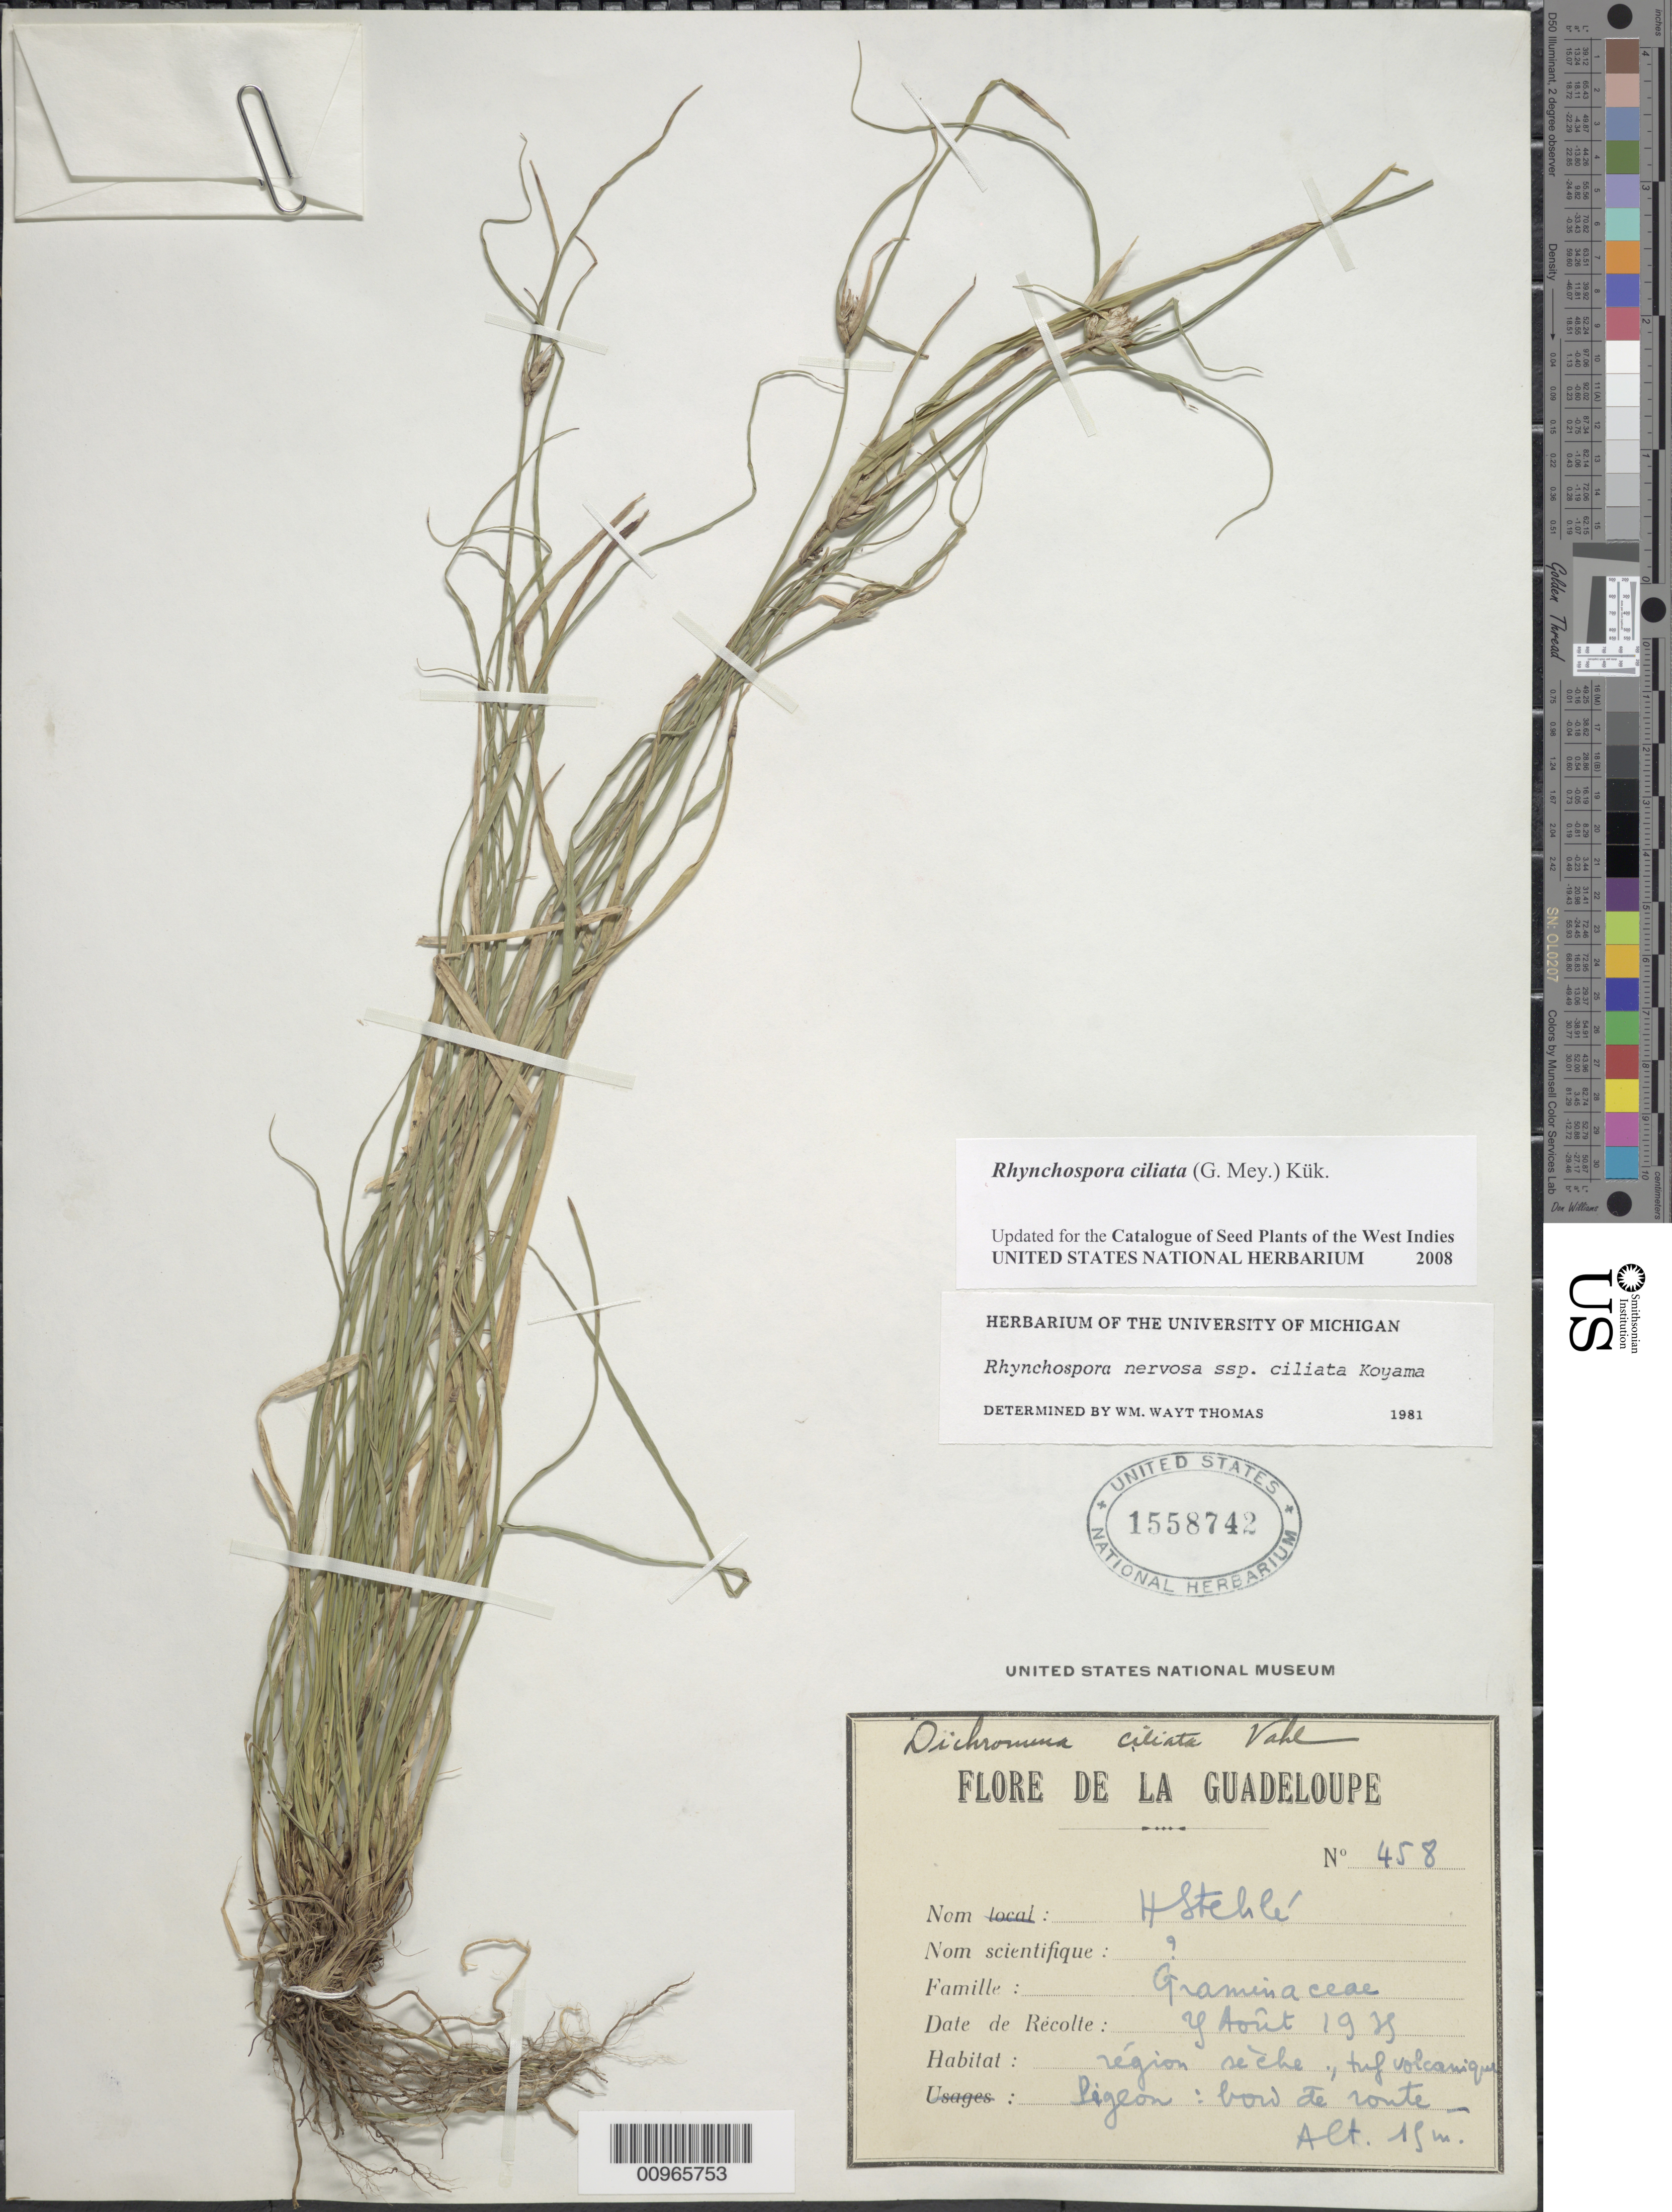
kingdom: Plantae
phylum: Tracheophyta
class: Liliopsida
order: Poales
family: Cyperaceae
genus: Rhynchospora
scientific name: Rhynchospora ciliata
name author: (G. Mey.) Kük.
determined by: Strong, M. T., (US), Smithsonian Institution - National Museum of Natural History (UNITED STATES)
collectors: H. Stehlé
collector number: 458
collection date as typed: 29 Aug 1939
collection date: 1939-08-29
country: Guadeloupe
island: Basse Terre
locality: Pigeon, bord de route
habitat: Région sèche, turf volcanique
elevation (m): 15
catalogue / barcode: US 1558742